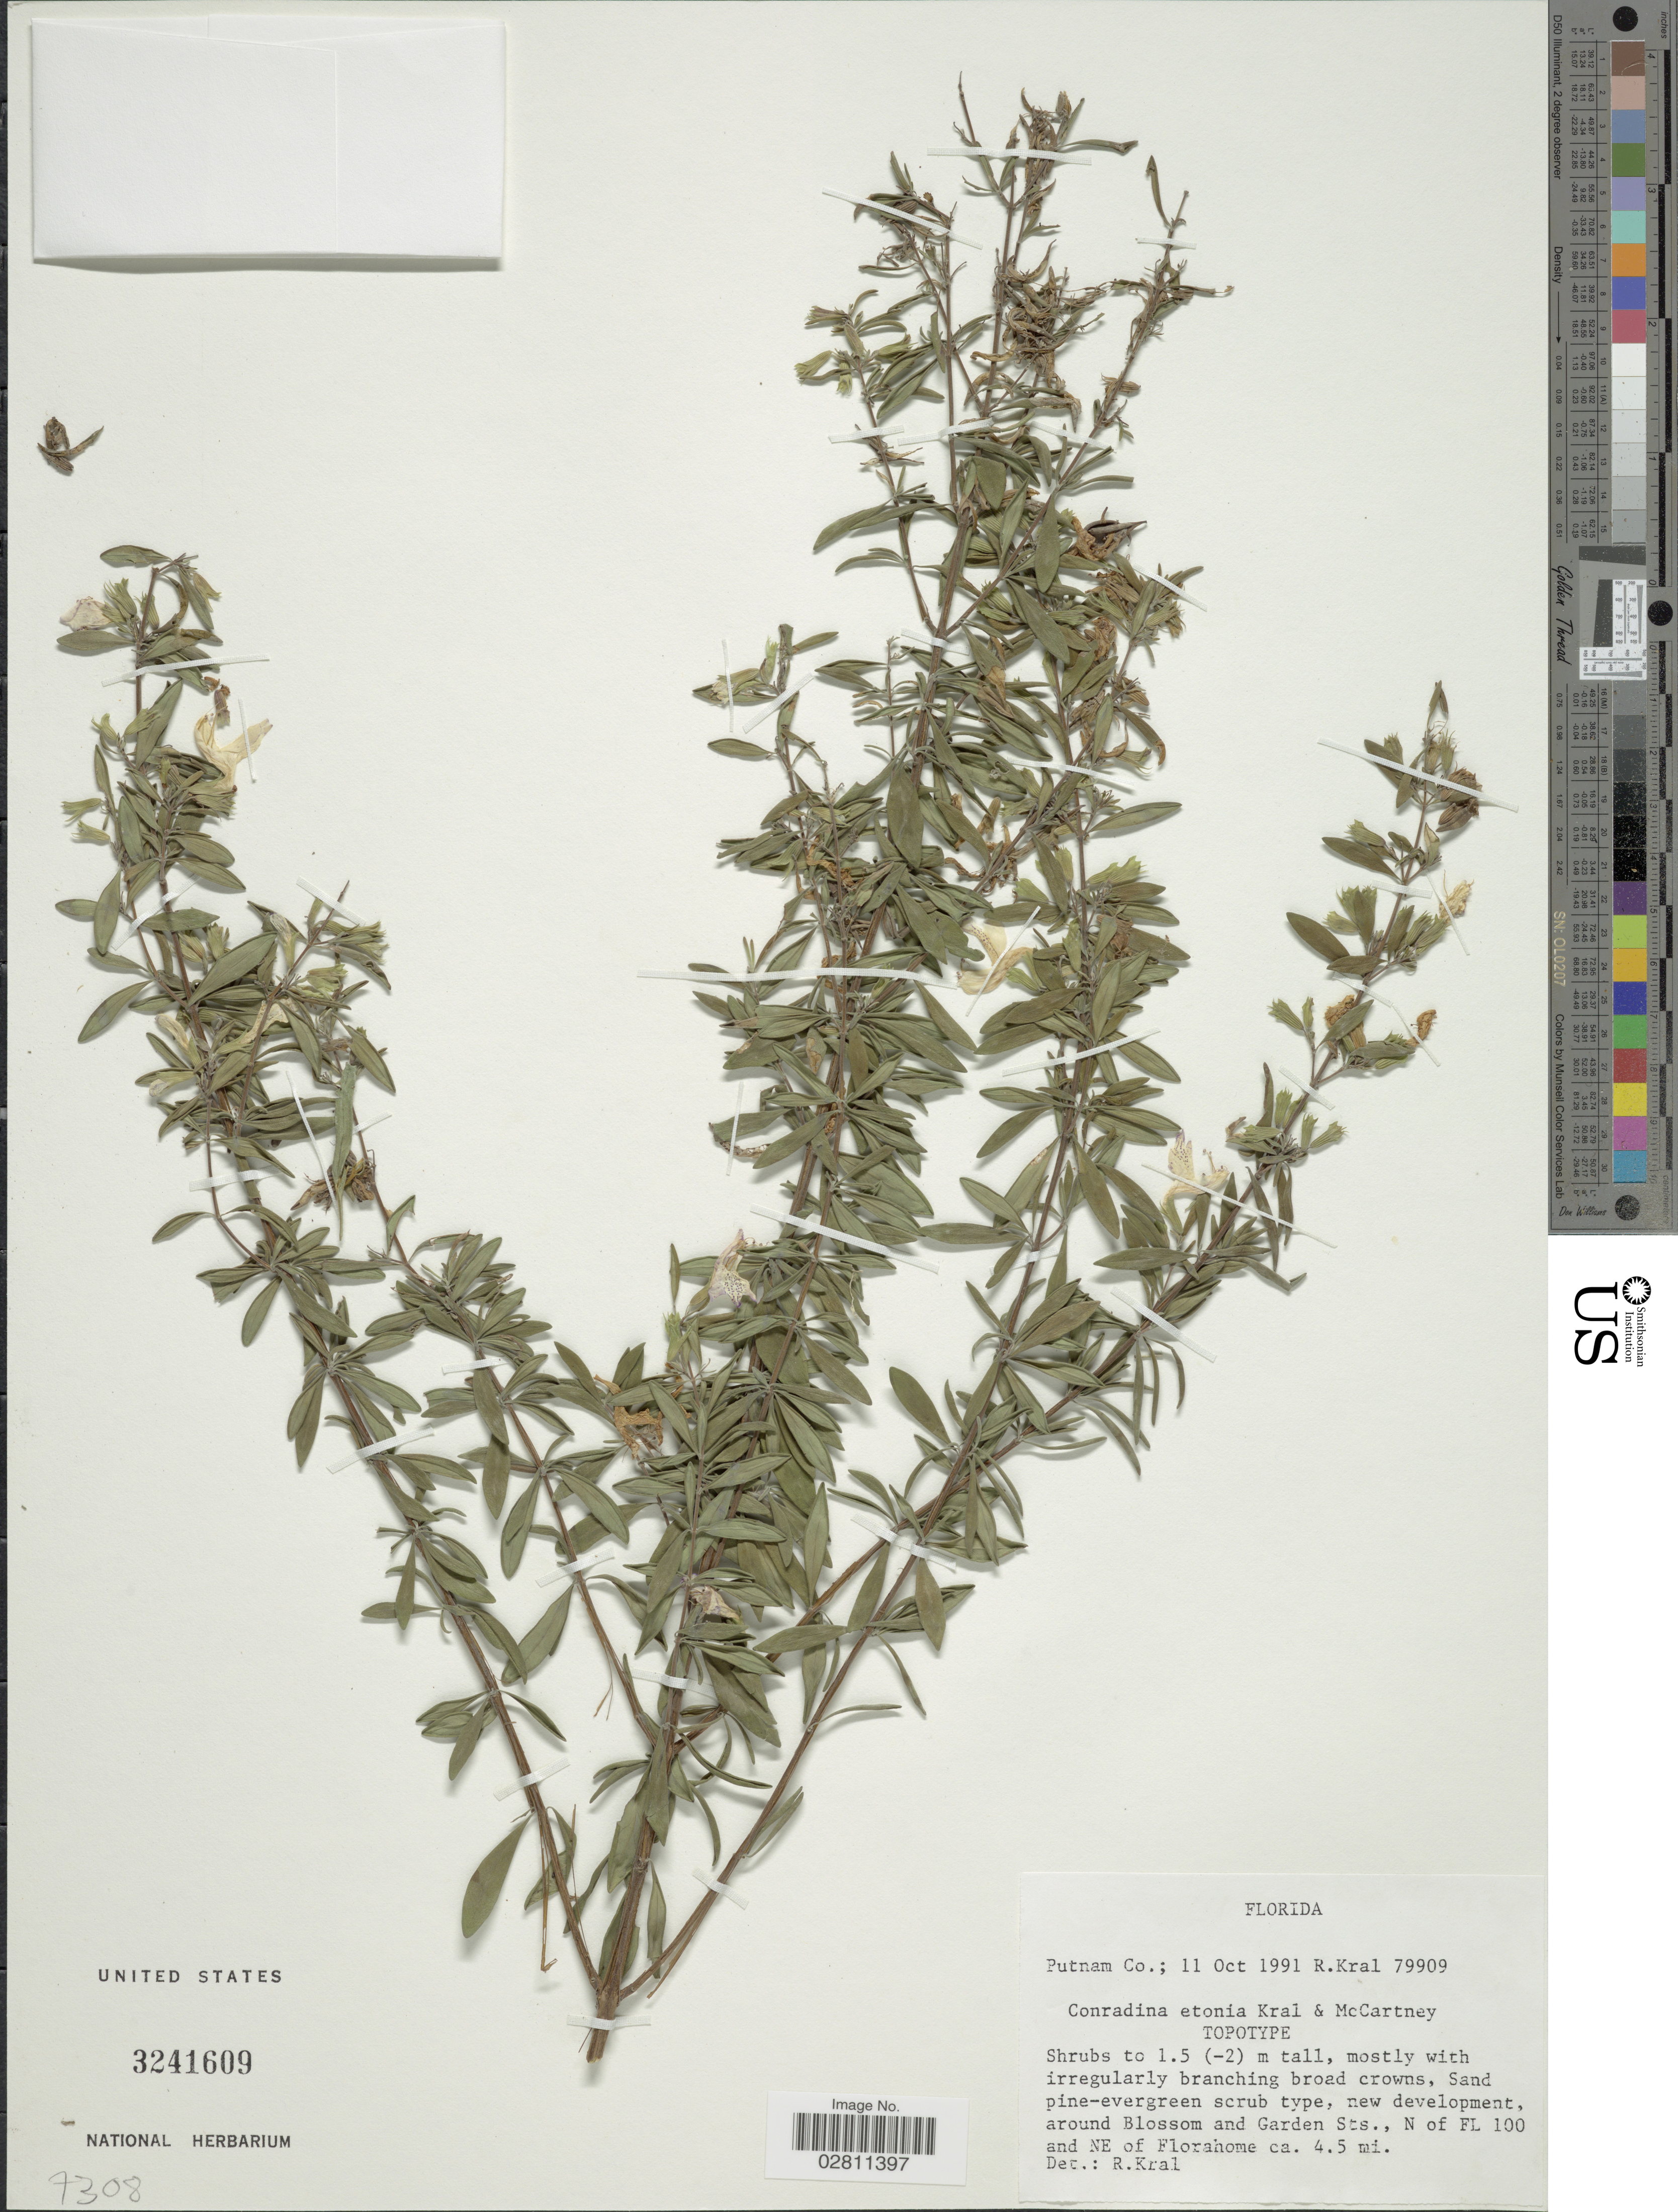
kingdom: Plantae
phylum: Tracheophyta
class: Magnoliopsida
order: Lamiales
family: Lamiaceae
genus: Conradina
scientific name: Conradina etonia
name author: Kral & McCartney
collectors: R. Kral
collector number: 79909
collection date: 1991-10-11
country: United States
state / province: Florida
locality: Putnam Co. Around Blossom and Garden Sts., N of FL 100 and NE of Florahome ca. 4.5 mi.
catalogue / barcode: US 3241609